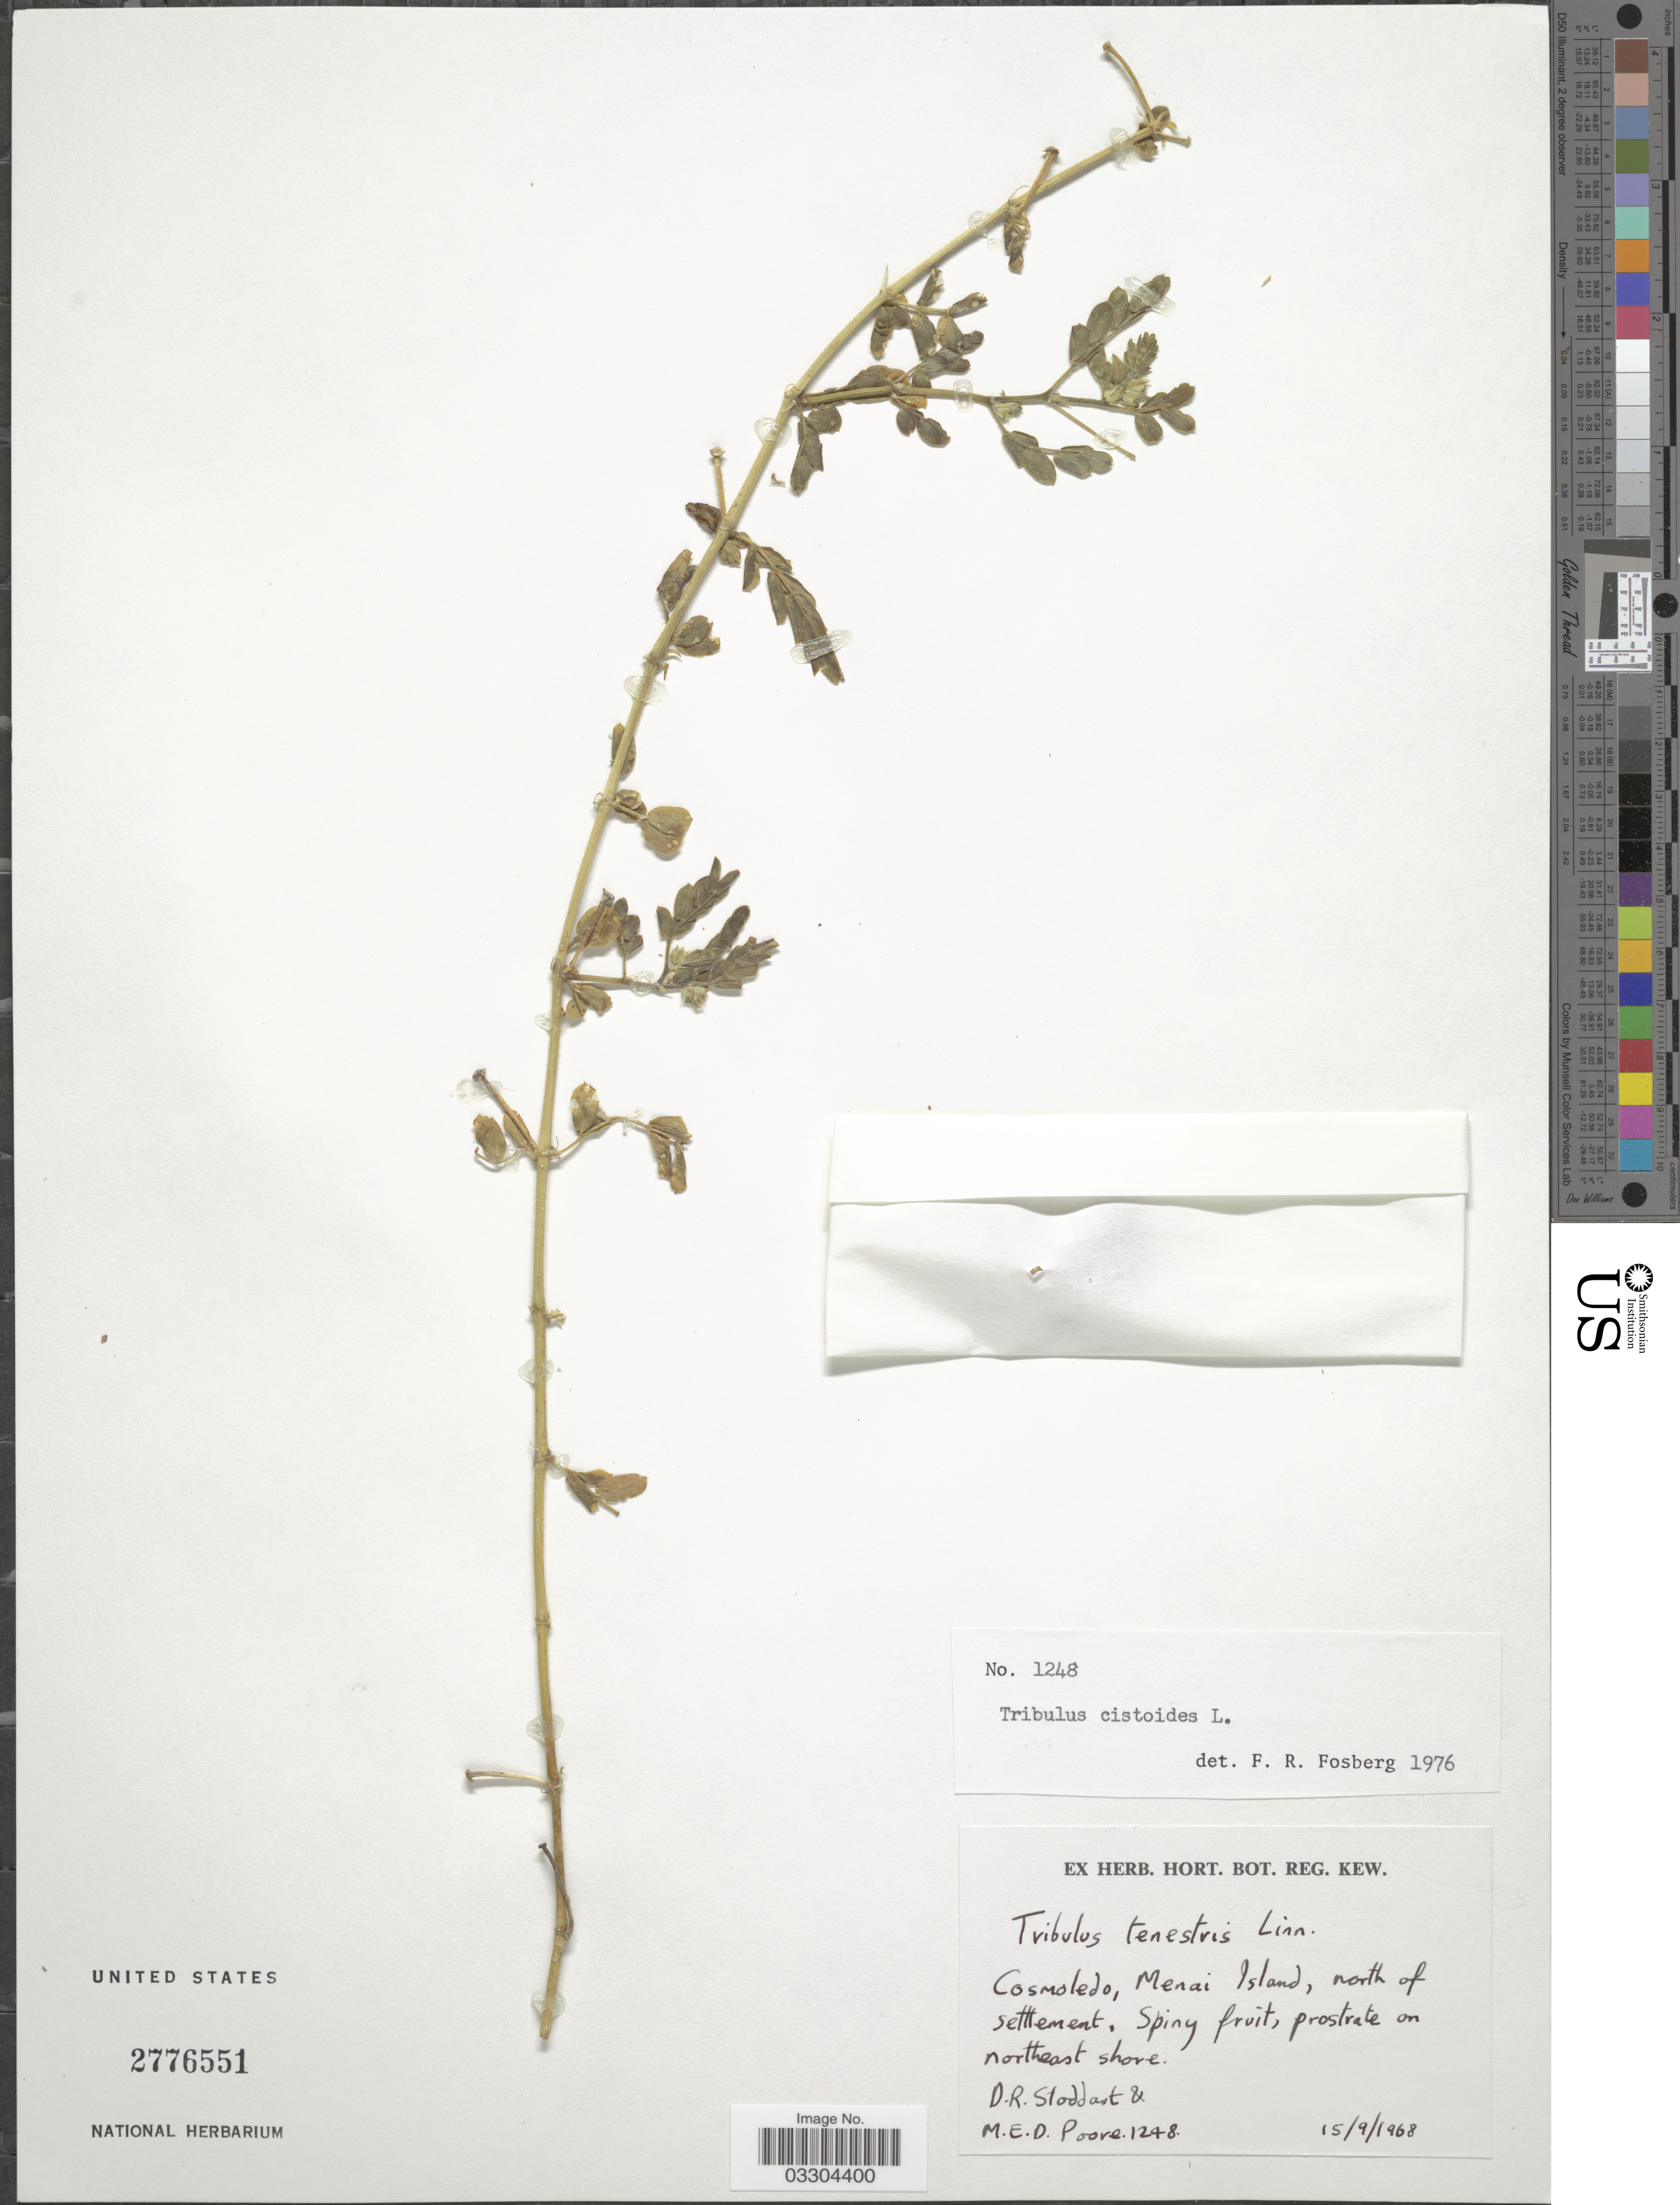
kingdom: Plantae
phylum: Tracheophyta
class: Magnoliopsida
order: Zygophyllales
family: Zygophyllaceae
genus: Tribulus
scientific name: Tribulus cistoides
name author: L.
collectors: D. R. Stoddart & M. E. D. Poore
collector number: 1248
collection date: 1968-09-15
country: Seychelles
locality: Cosmoledo, Menai Island, north of settlement.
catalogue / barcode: US 2776551